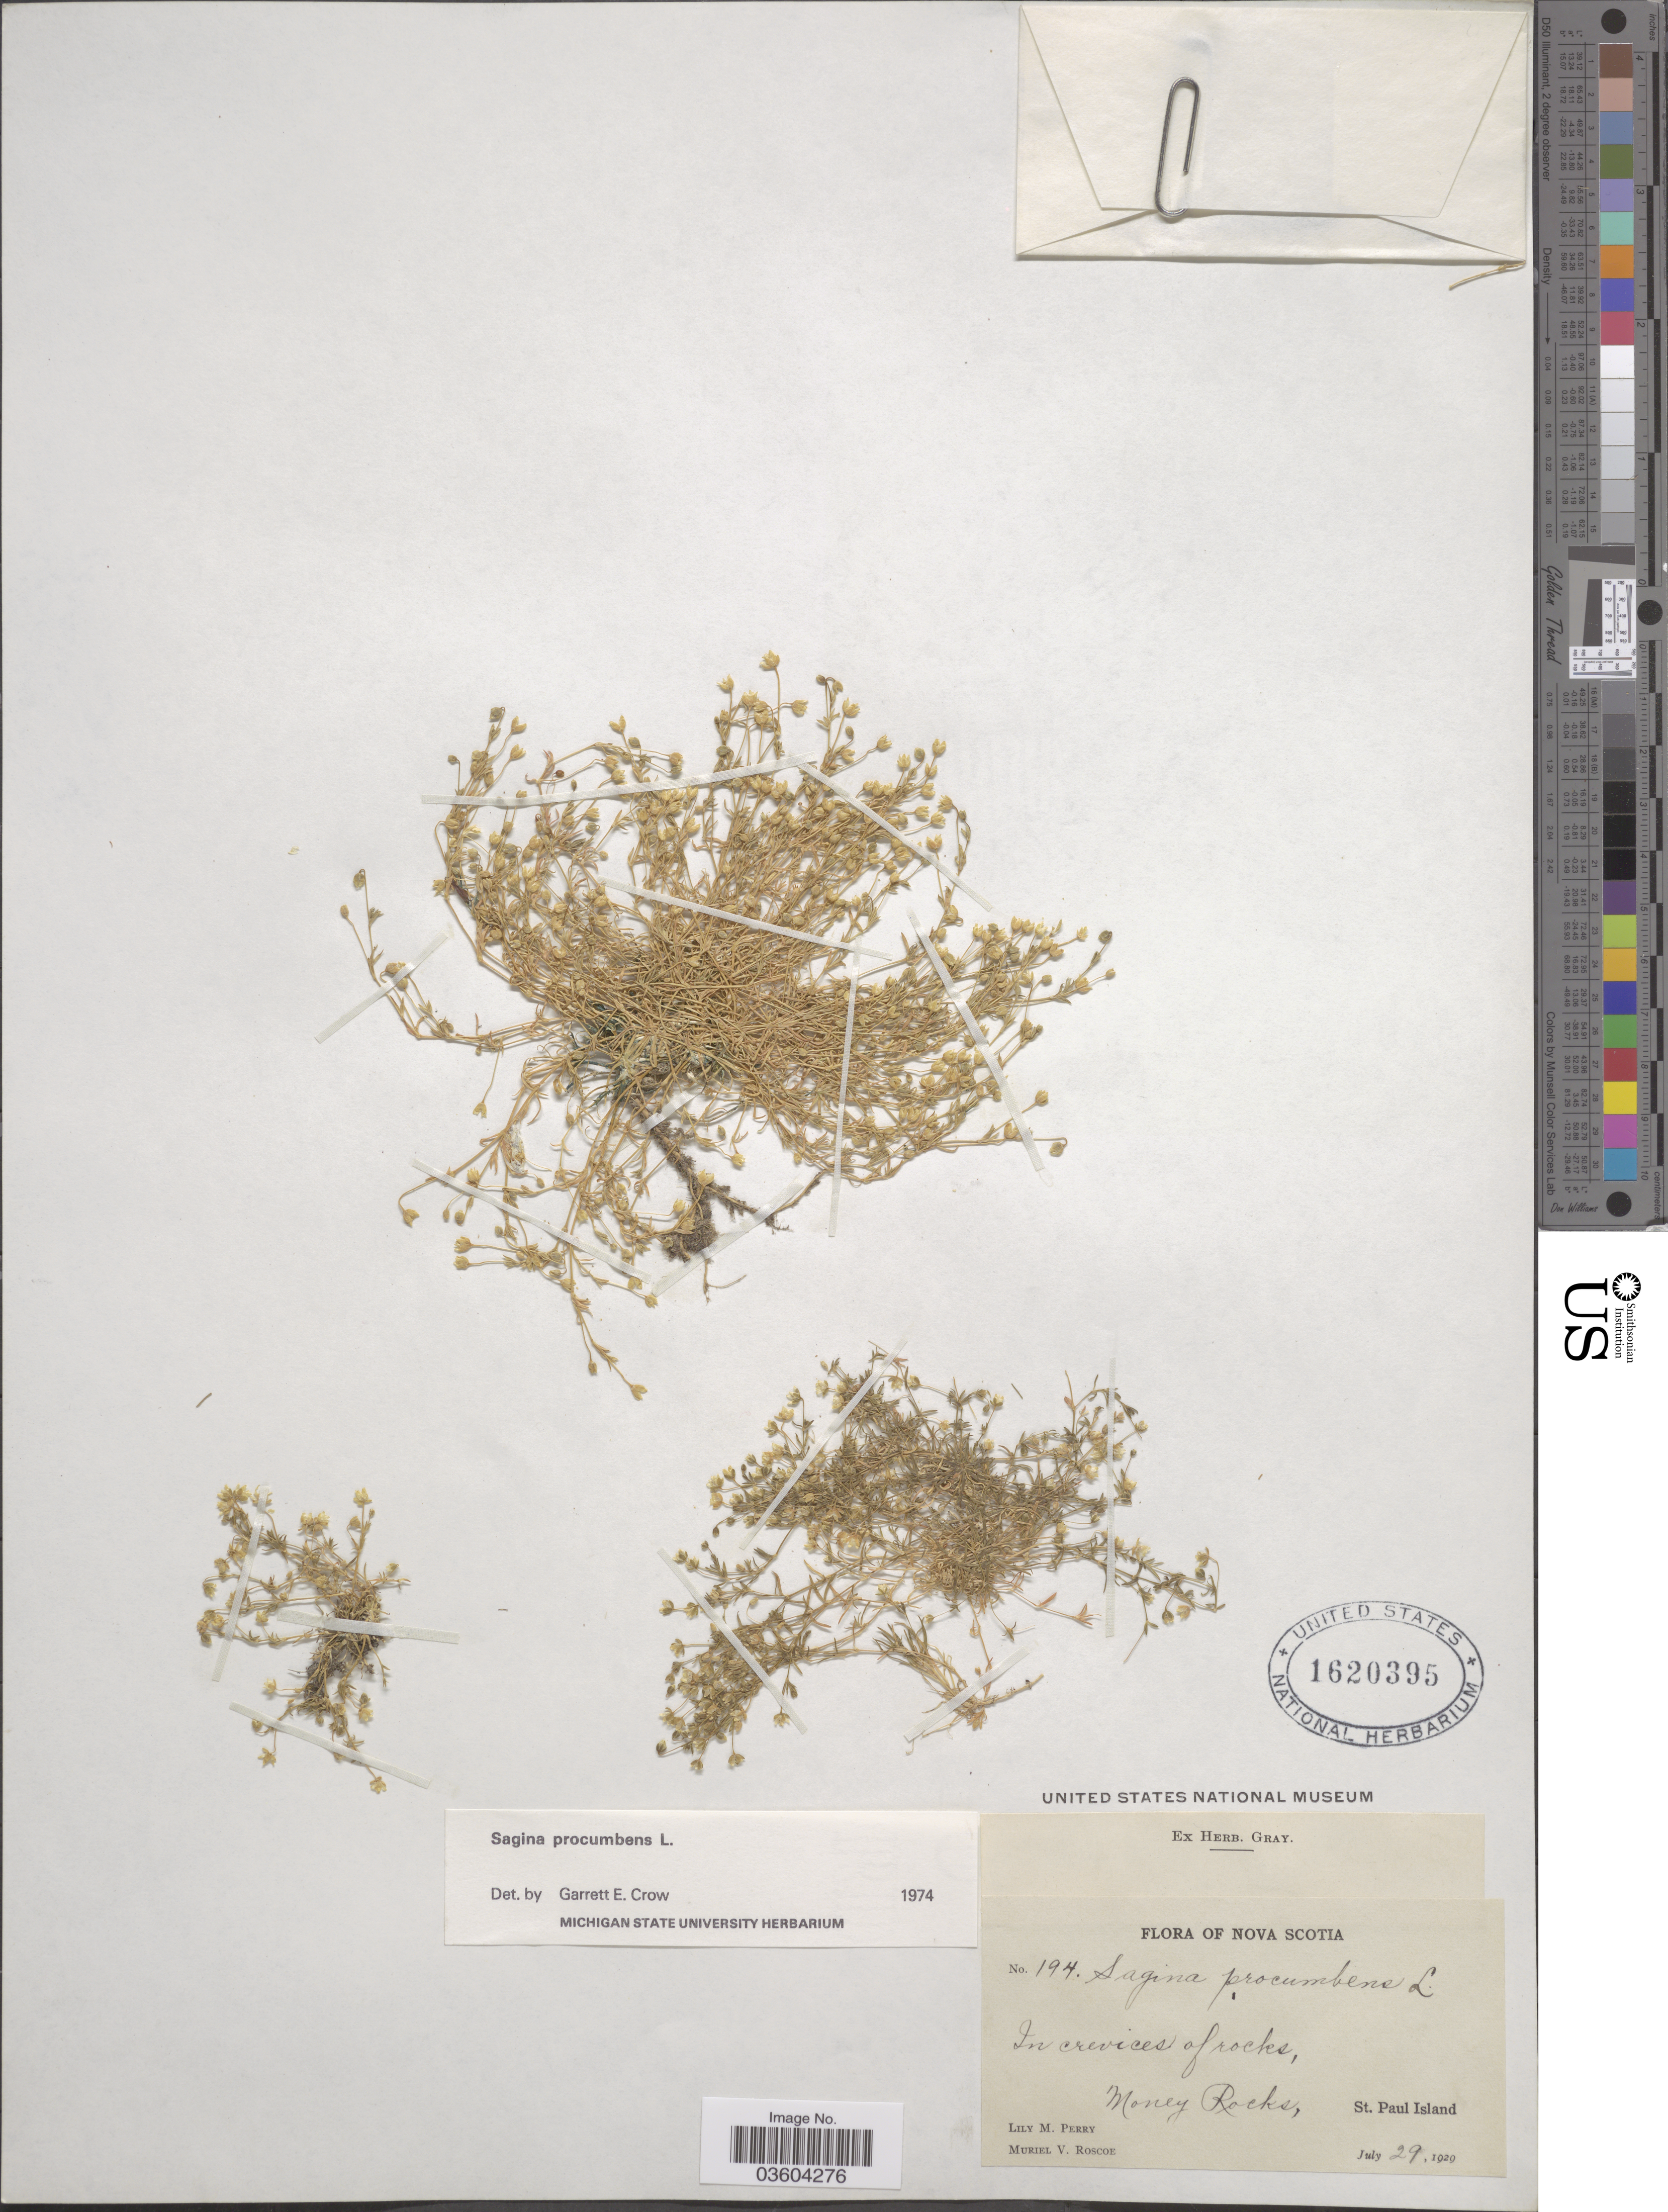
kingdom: Plantae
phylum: Tracheophyta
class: Magnoliopsida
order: Caryophyllales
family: Caryophyllaceae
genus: Sagina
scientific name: Sagina procumbens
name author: L.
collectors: L. M. Perry & M. Roscoe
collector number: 194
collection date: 1929-07-29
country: Canada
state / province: Nova Scotia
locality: In crevices of rocks, Money Rocks, St. Paul Island.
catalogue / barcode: US 1620395